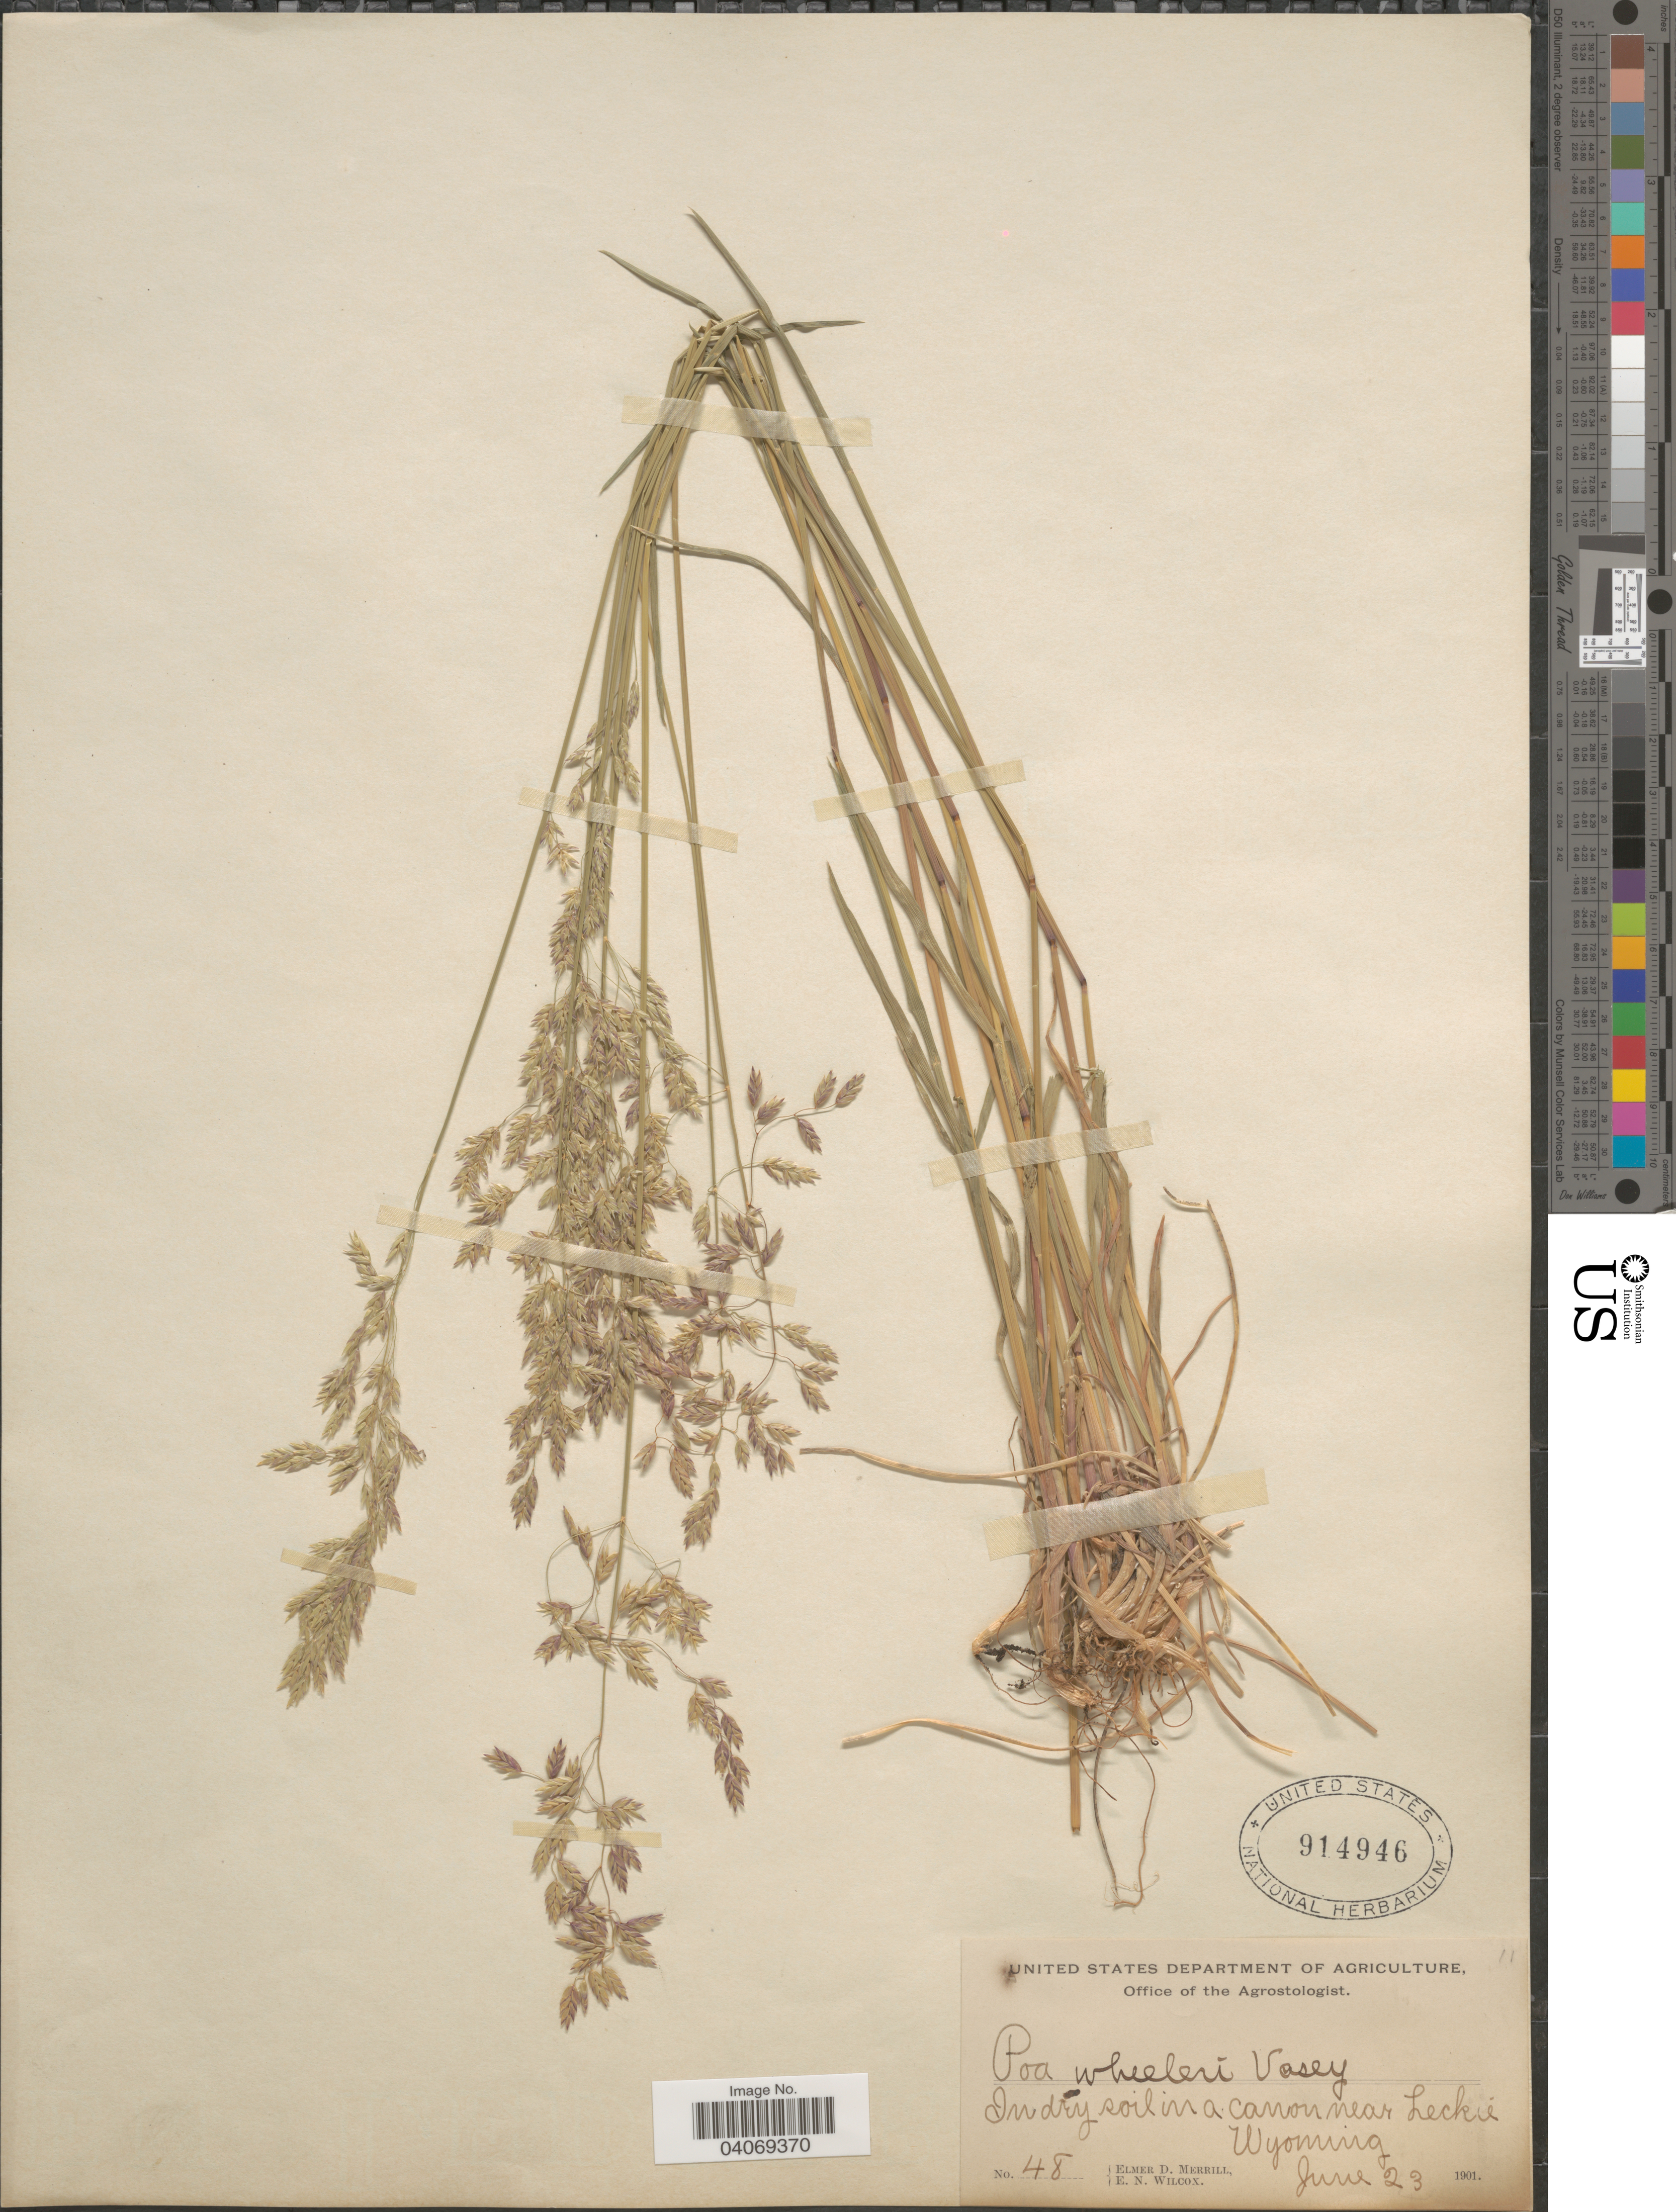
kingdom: Plantae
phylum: Tracheophyta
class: Liliopsida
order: Poales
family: Poaceae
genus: Poa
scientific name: Poa wheeleri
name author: Vasey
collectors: E. D. Merrill & E. Wilcox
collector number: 48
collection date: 1901-06-23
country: United States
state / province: Wyoming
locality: In dry soil in a canon near Leckie.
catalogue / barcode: US 914946